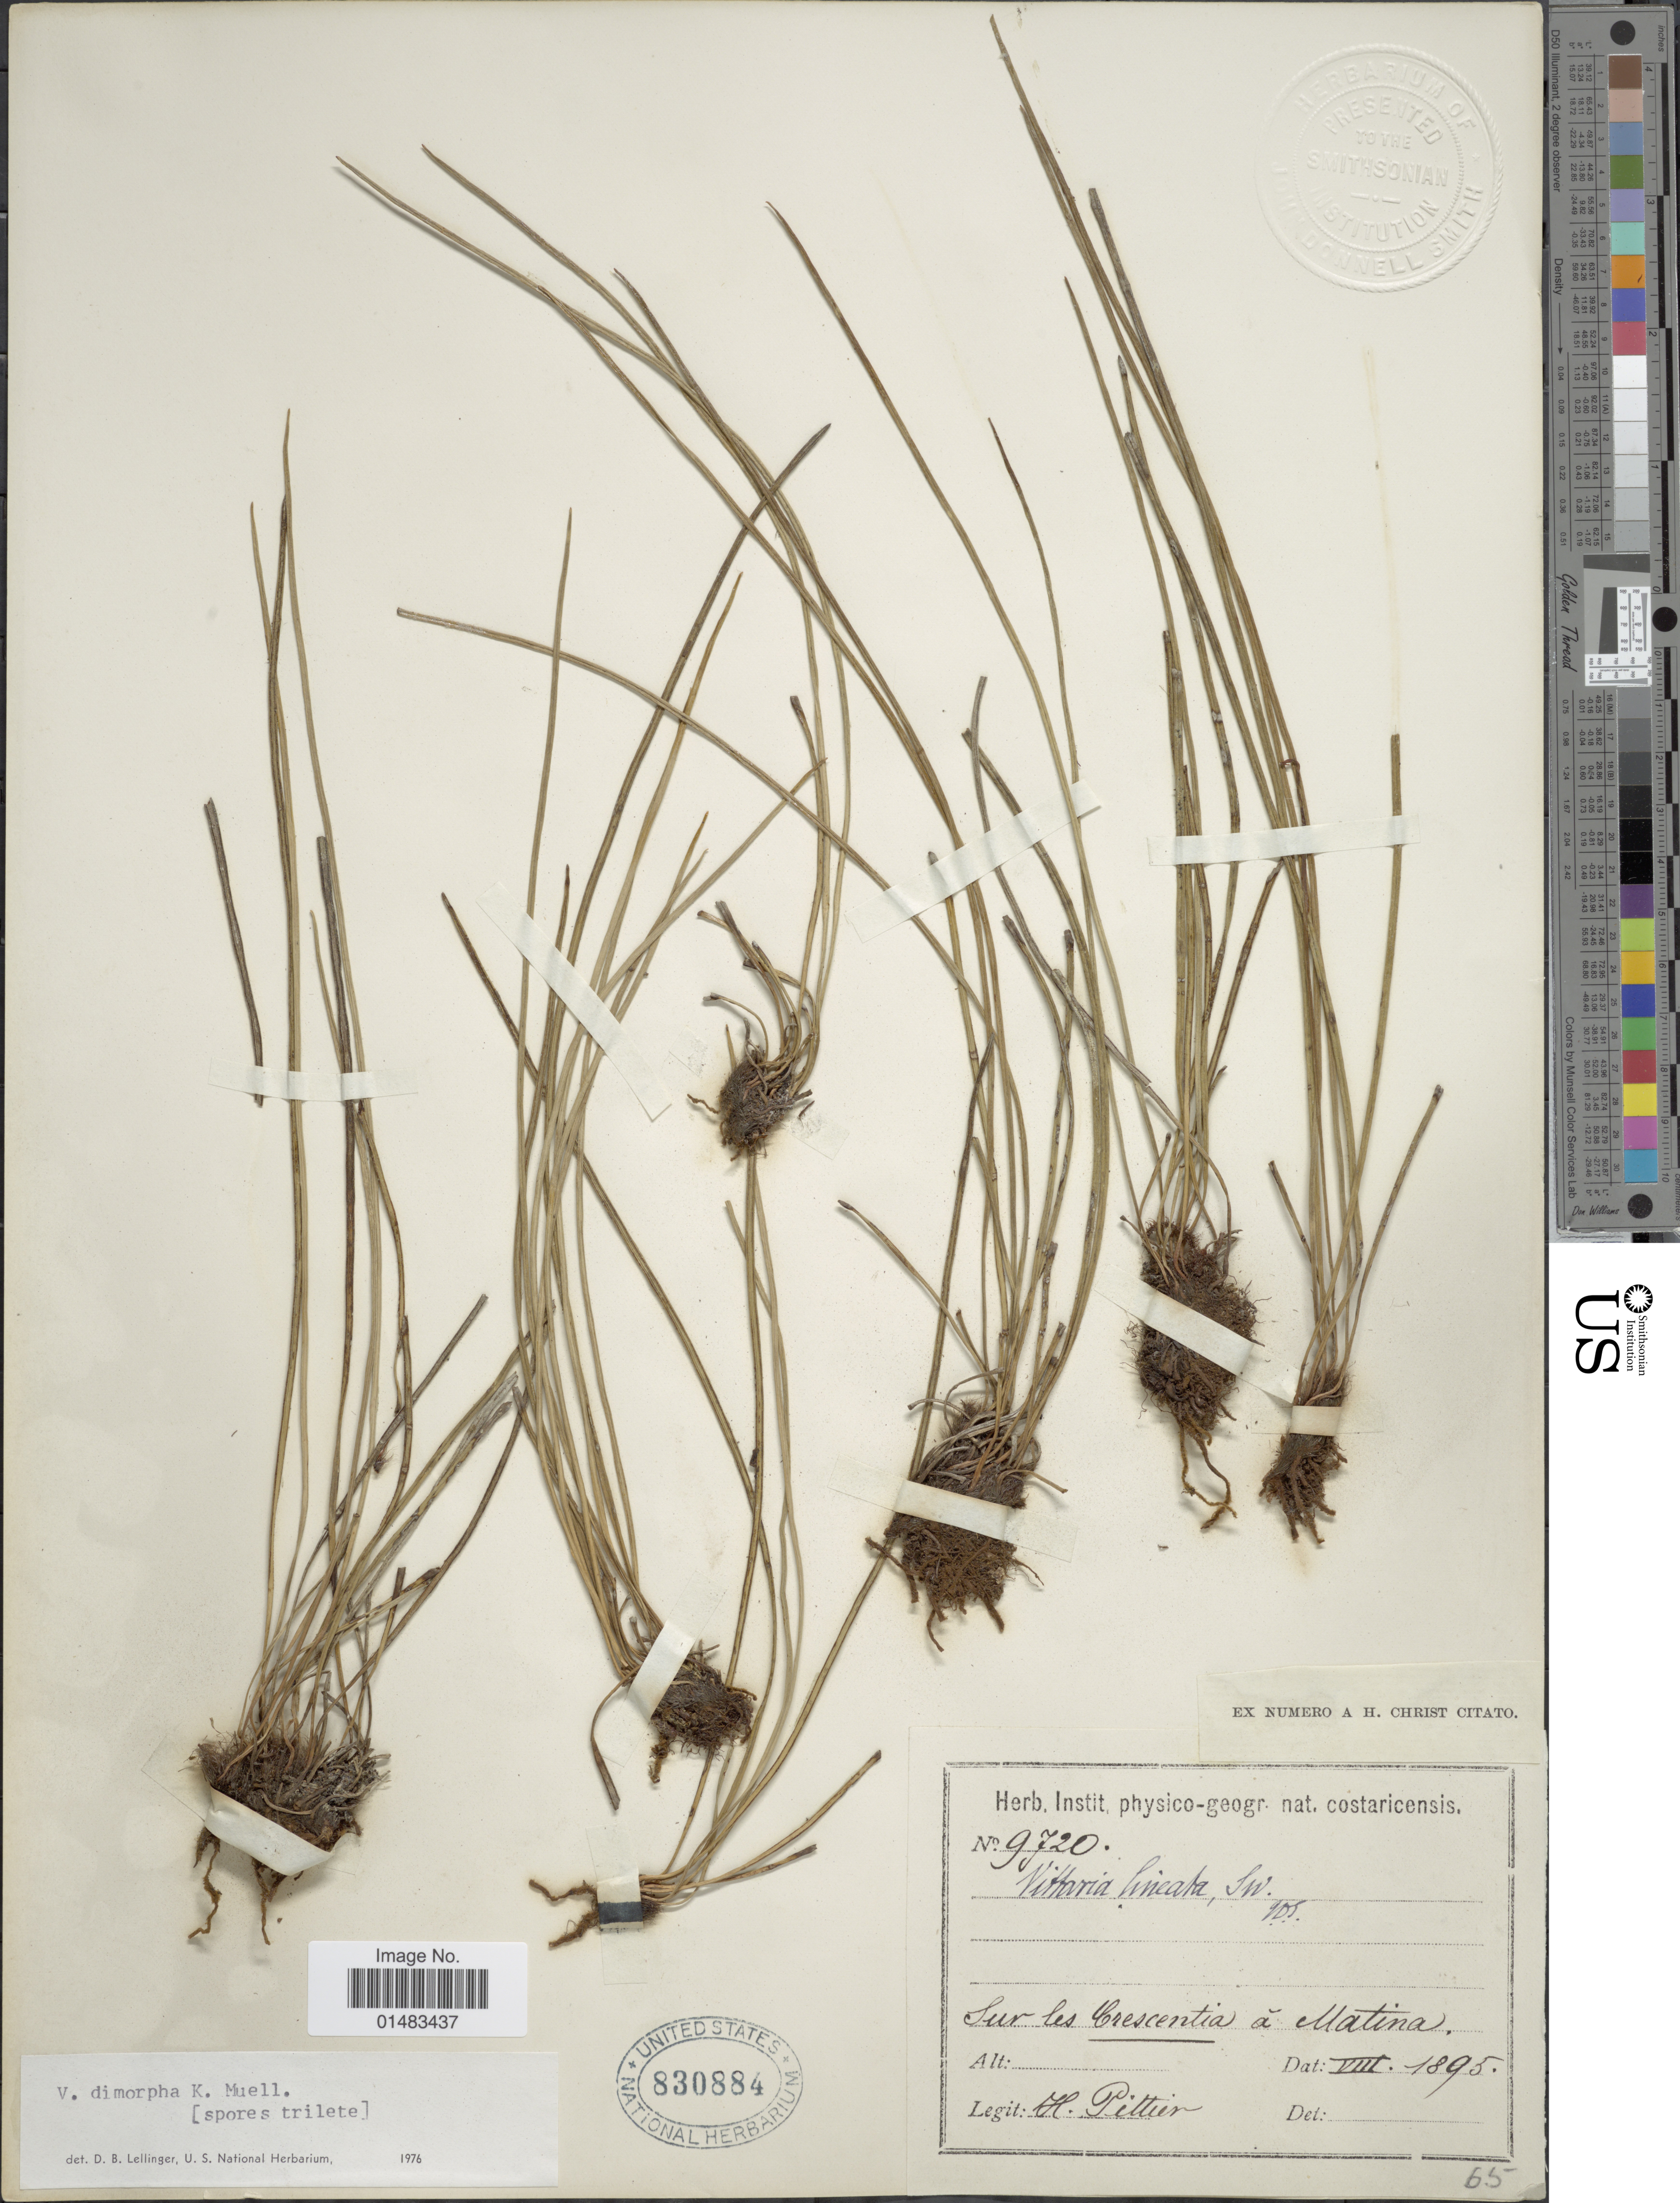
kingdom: Plantae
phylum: Tracheophyta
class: Polypodiopsida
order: Polypodiales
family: Pteridaceae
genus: Vittaria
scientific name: Vittaria dimorpha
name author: K. Müller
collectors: S. Venturi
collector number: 4160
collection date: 1926-04-30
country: Argentina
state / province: Tucuman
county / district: Tafí Viejo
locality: Sierra del Cajon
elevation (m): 2200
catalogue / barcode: US 830884